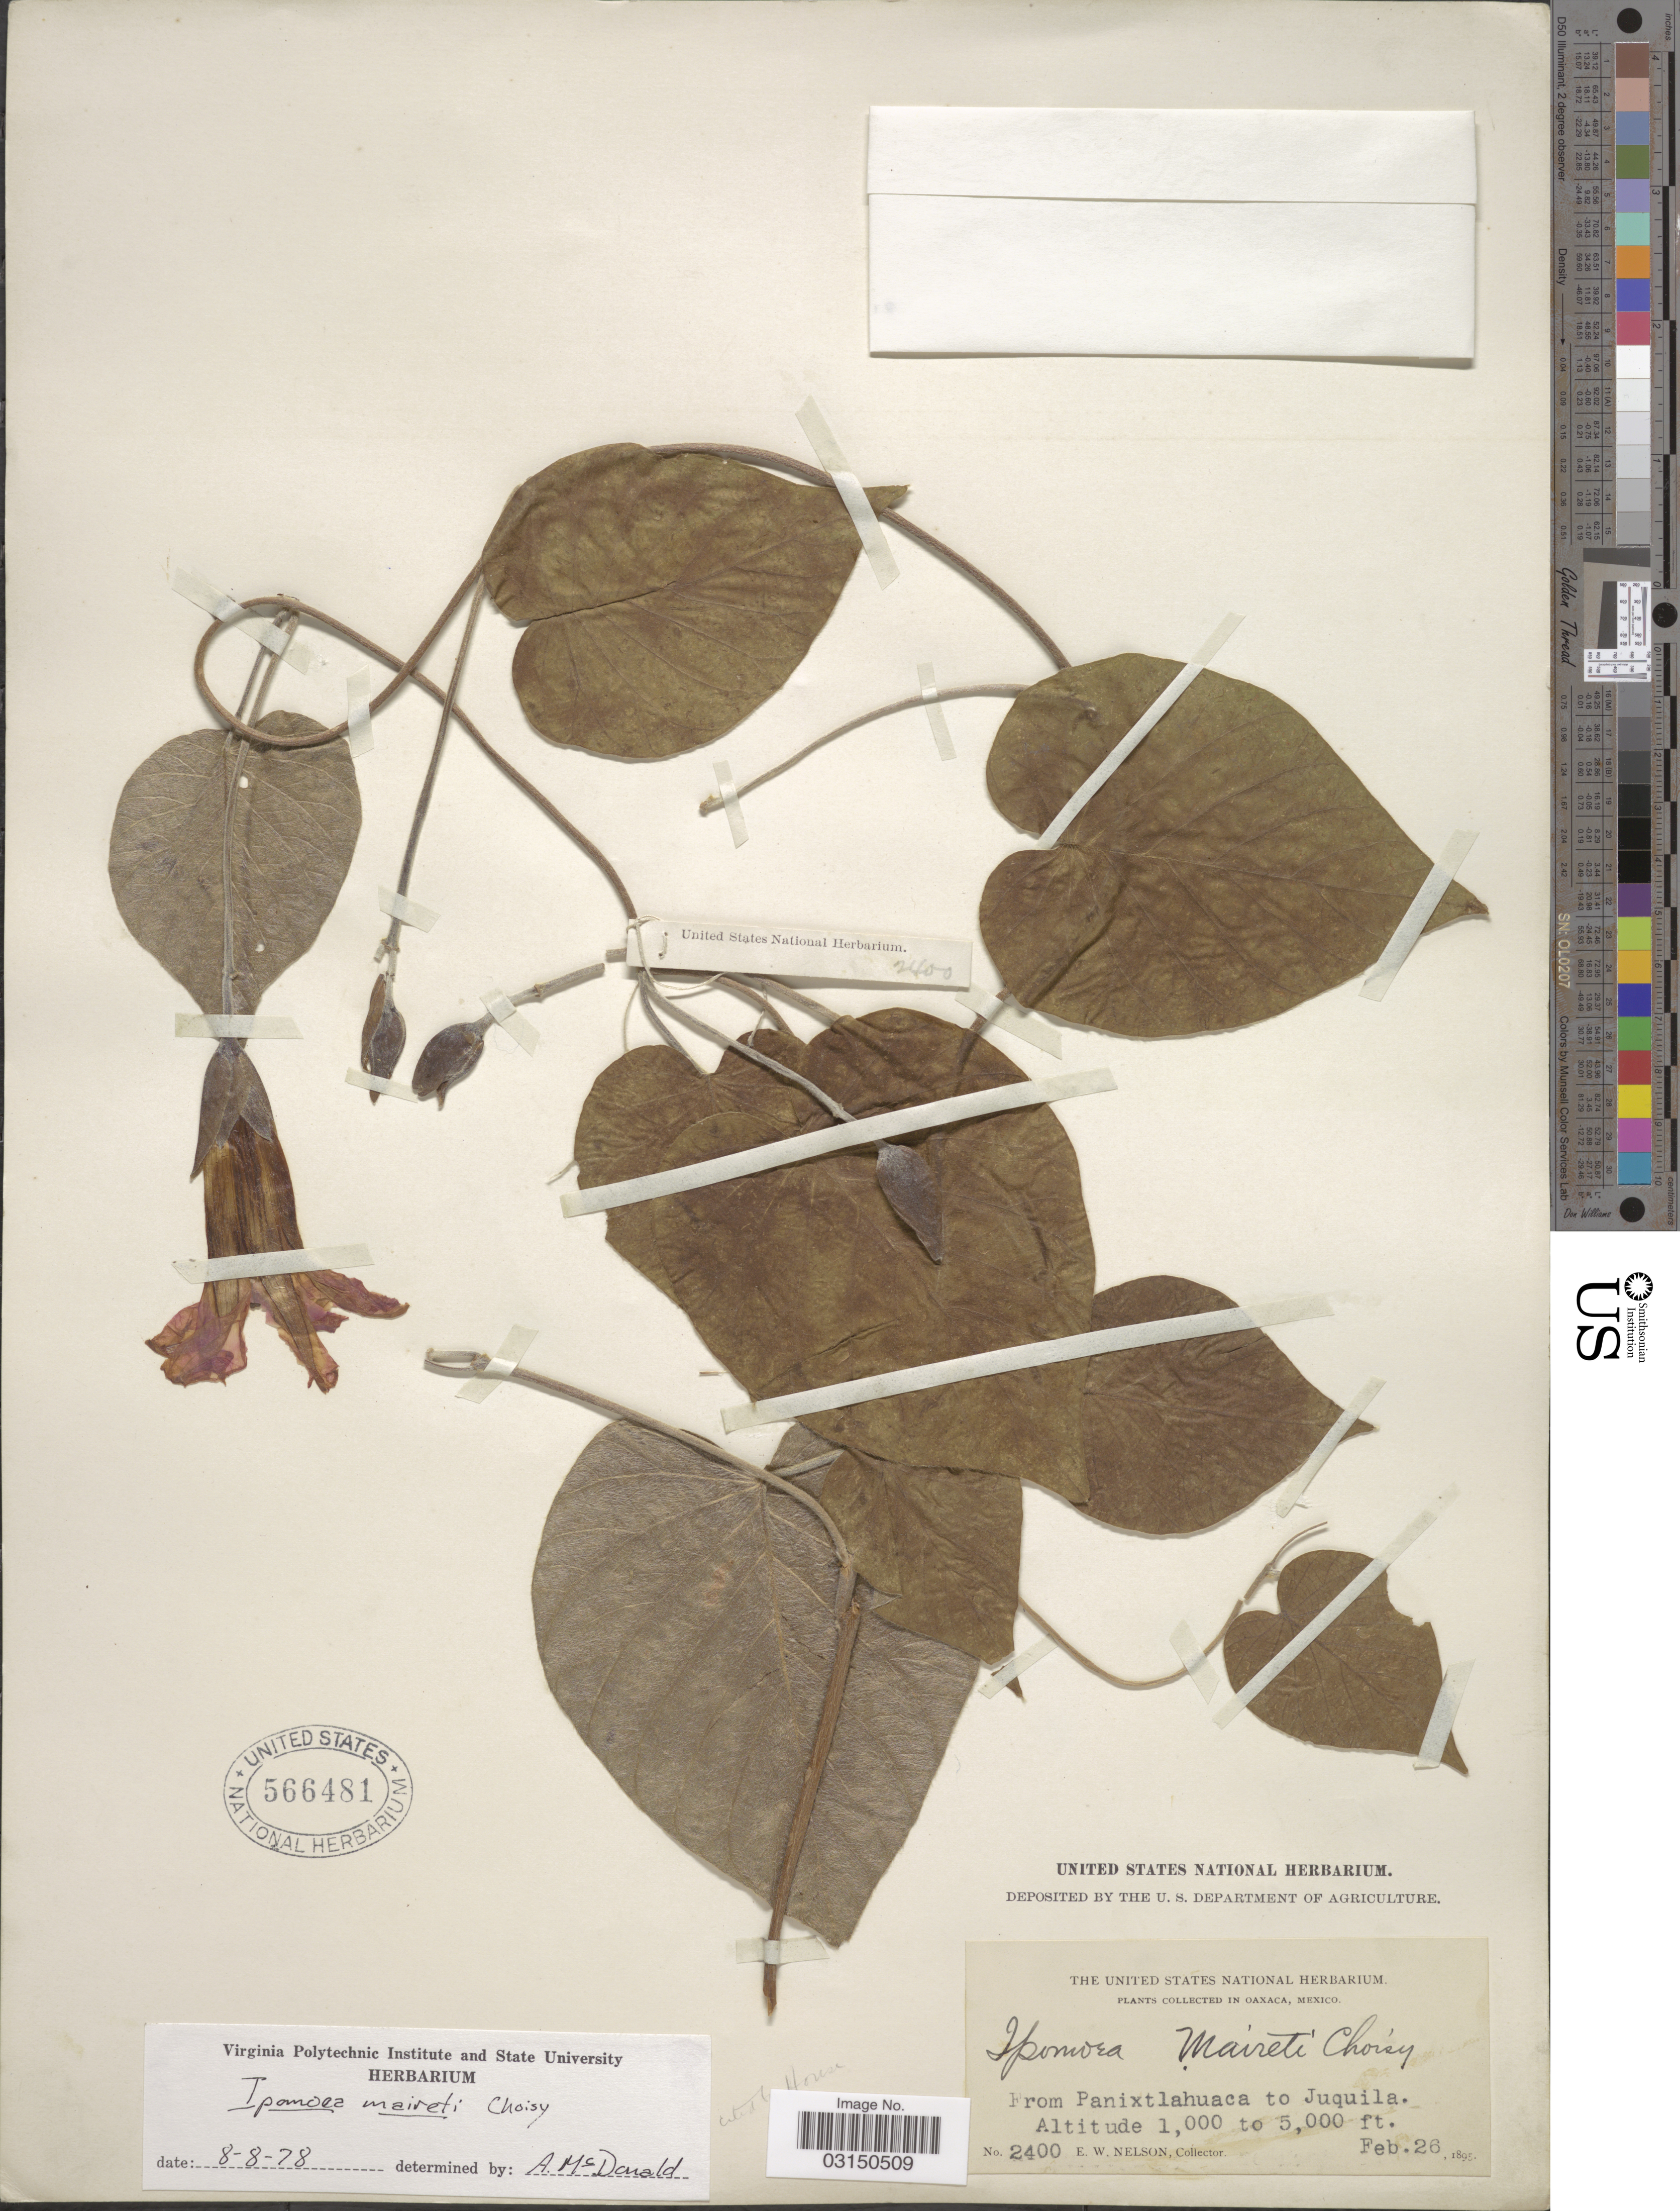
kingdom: Plantae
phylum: Tracheophyta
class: Magnoliopsida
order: Solanales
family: Convolvulaceae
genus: Ipomoea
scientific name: Ipomoea mairetii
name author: Choisy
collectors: E. W. Nelson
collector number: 2400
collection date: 1895-02-26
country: Mexico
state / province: Oaxaca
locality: From Panixtlahuaca to Juquila.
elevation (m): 305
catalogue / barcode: US 566481